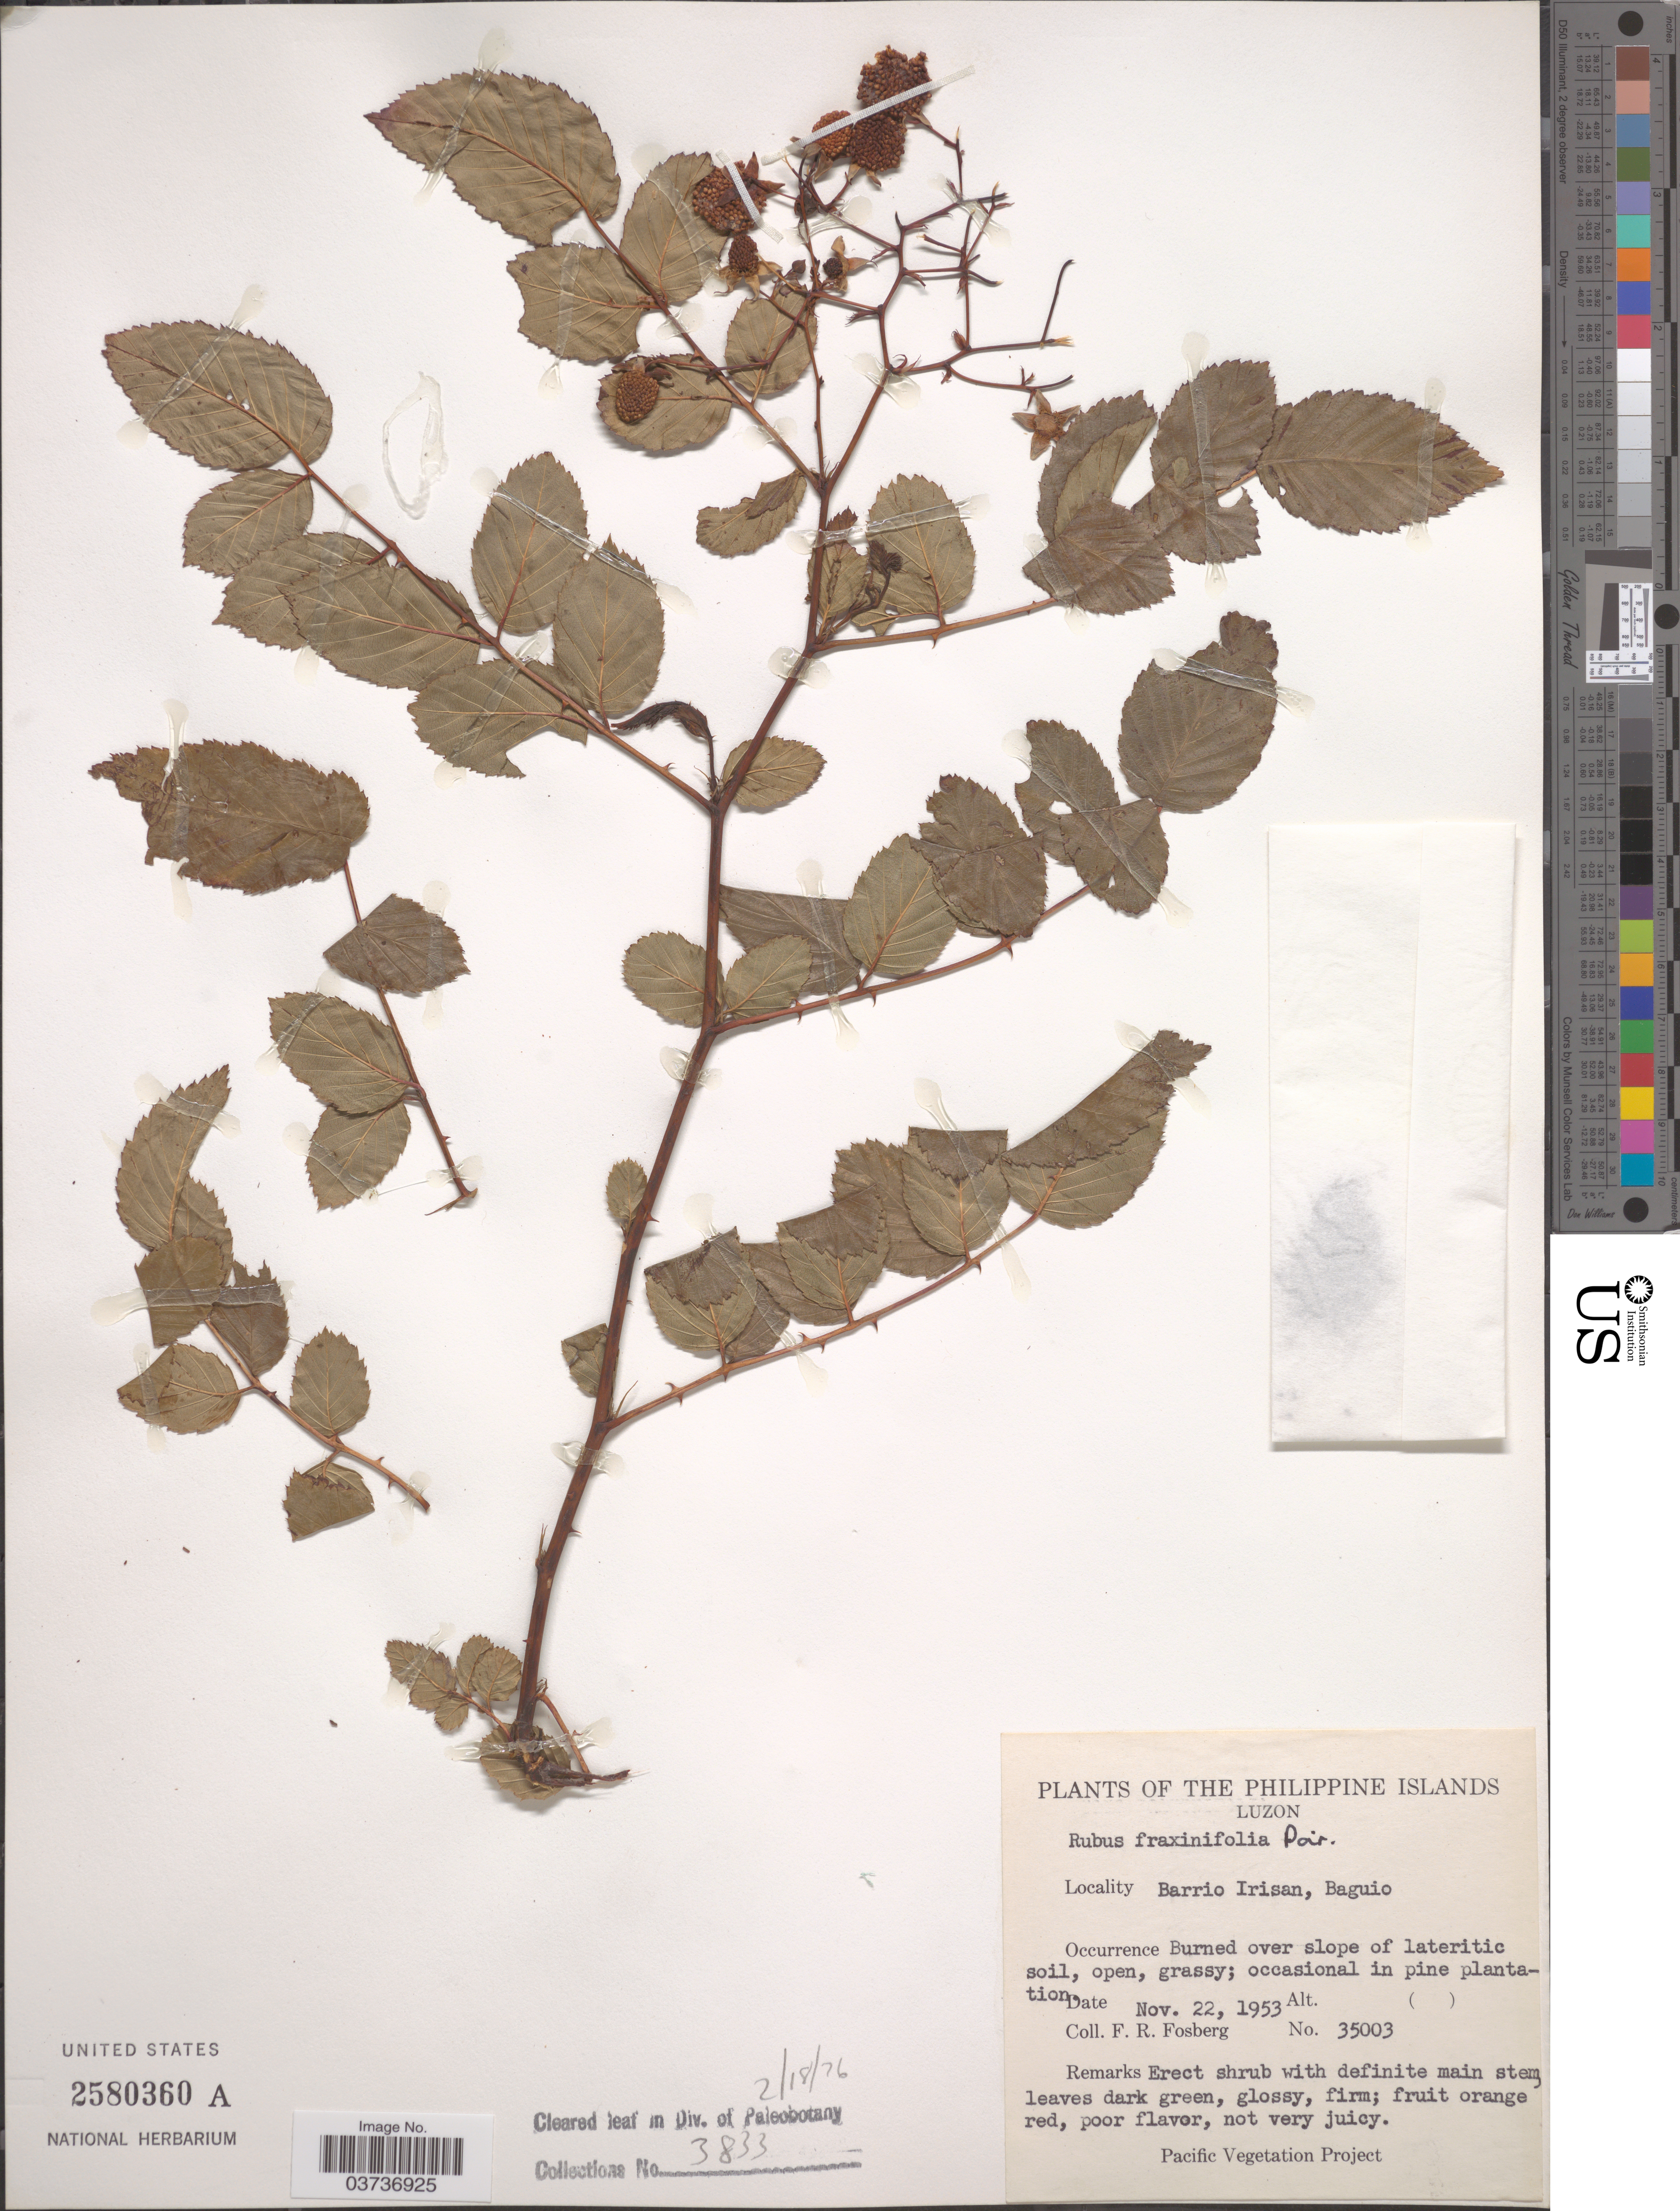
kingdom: Plantae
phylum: Tracheophyta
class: Magnoliopsida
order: Rosales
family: Rosaceae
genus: Rubus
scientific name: Rubus fraxinifolius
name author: Hayata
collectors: F. R. Fosberg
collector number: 35003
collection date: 1953-11-22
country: Philippines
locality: Luzon. Barrio Irisan, Baguio.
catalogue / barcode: US 2580360A